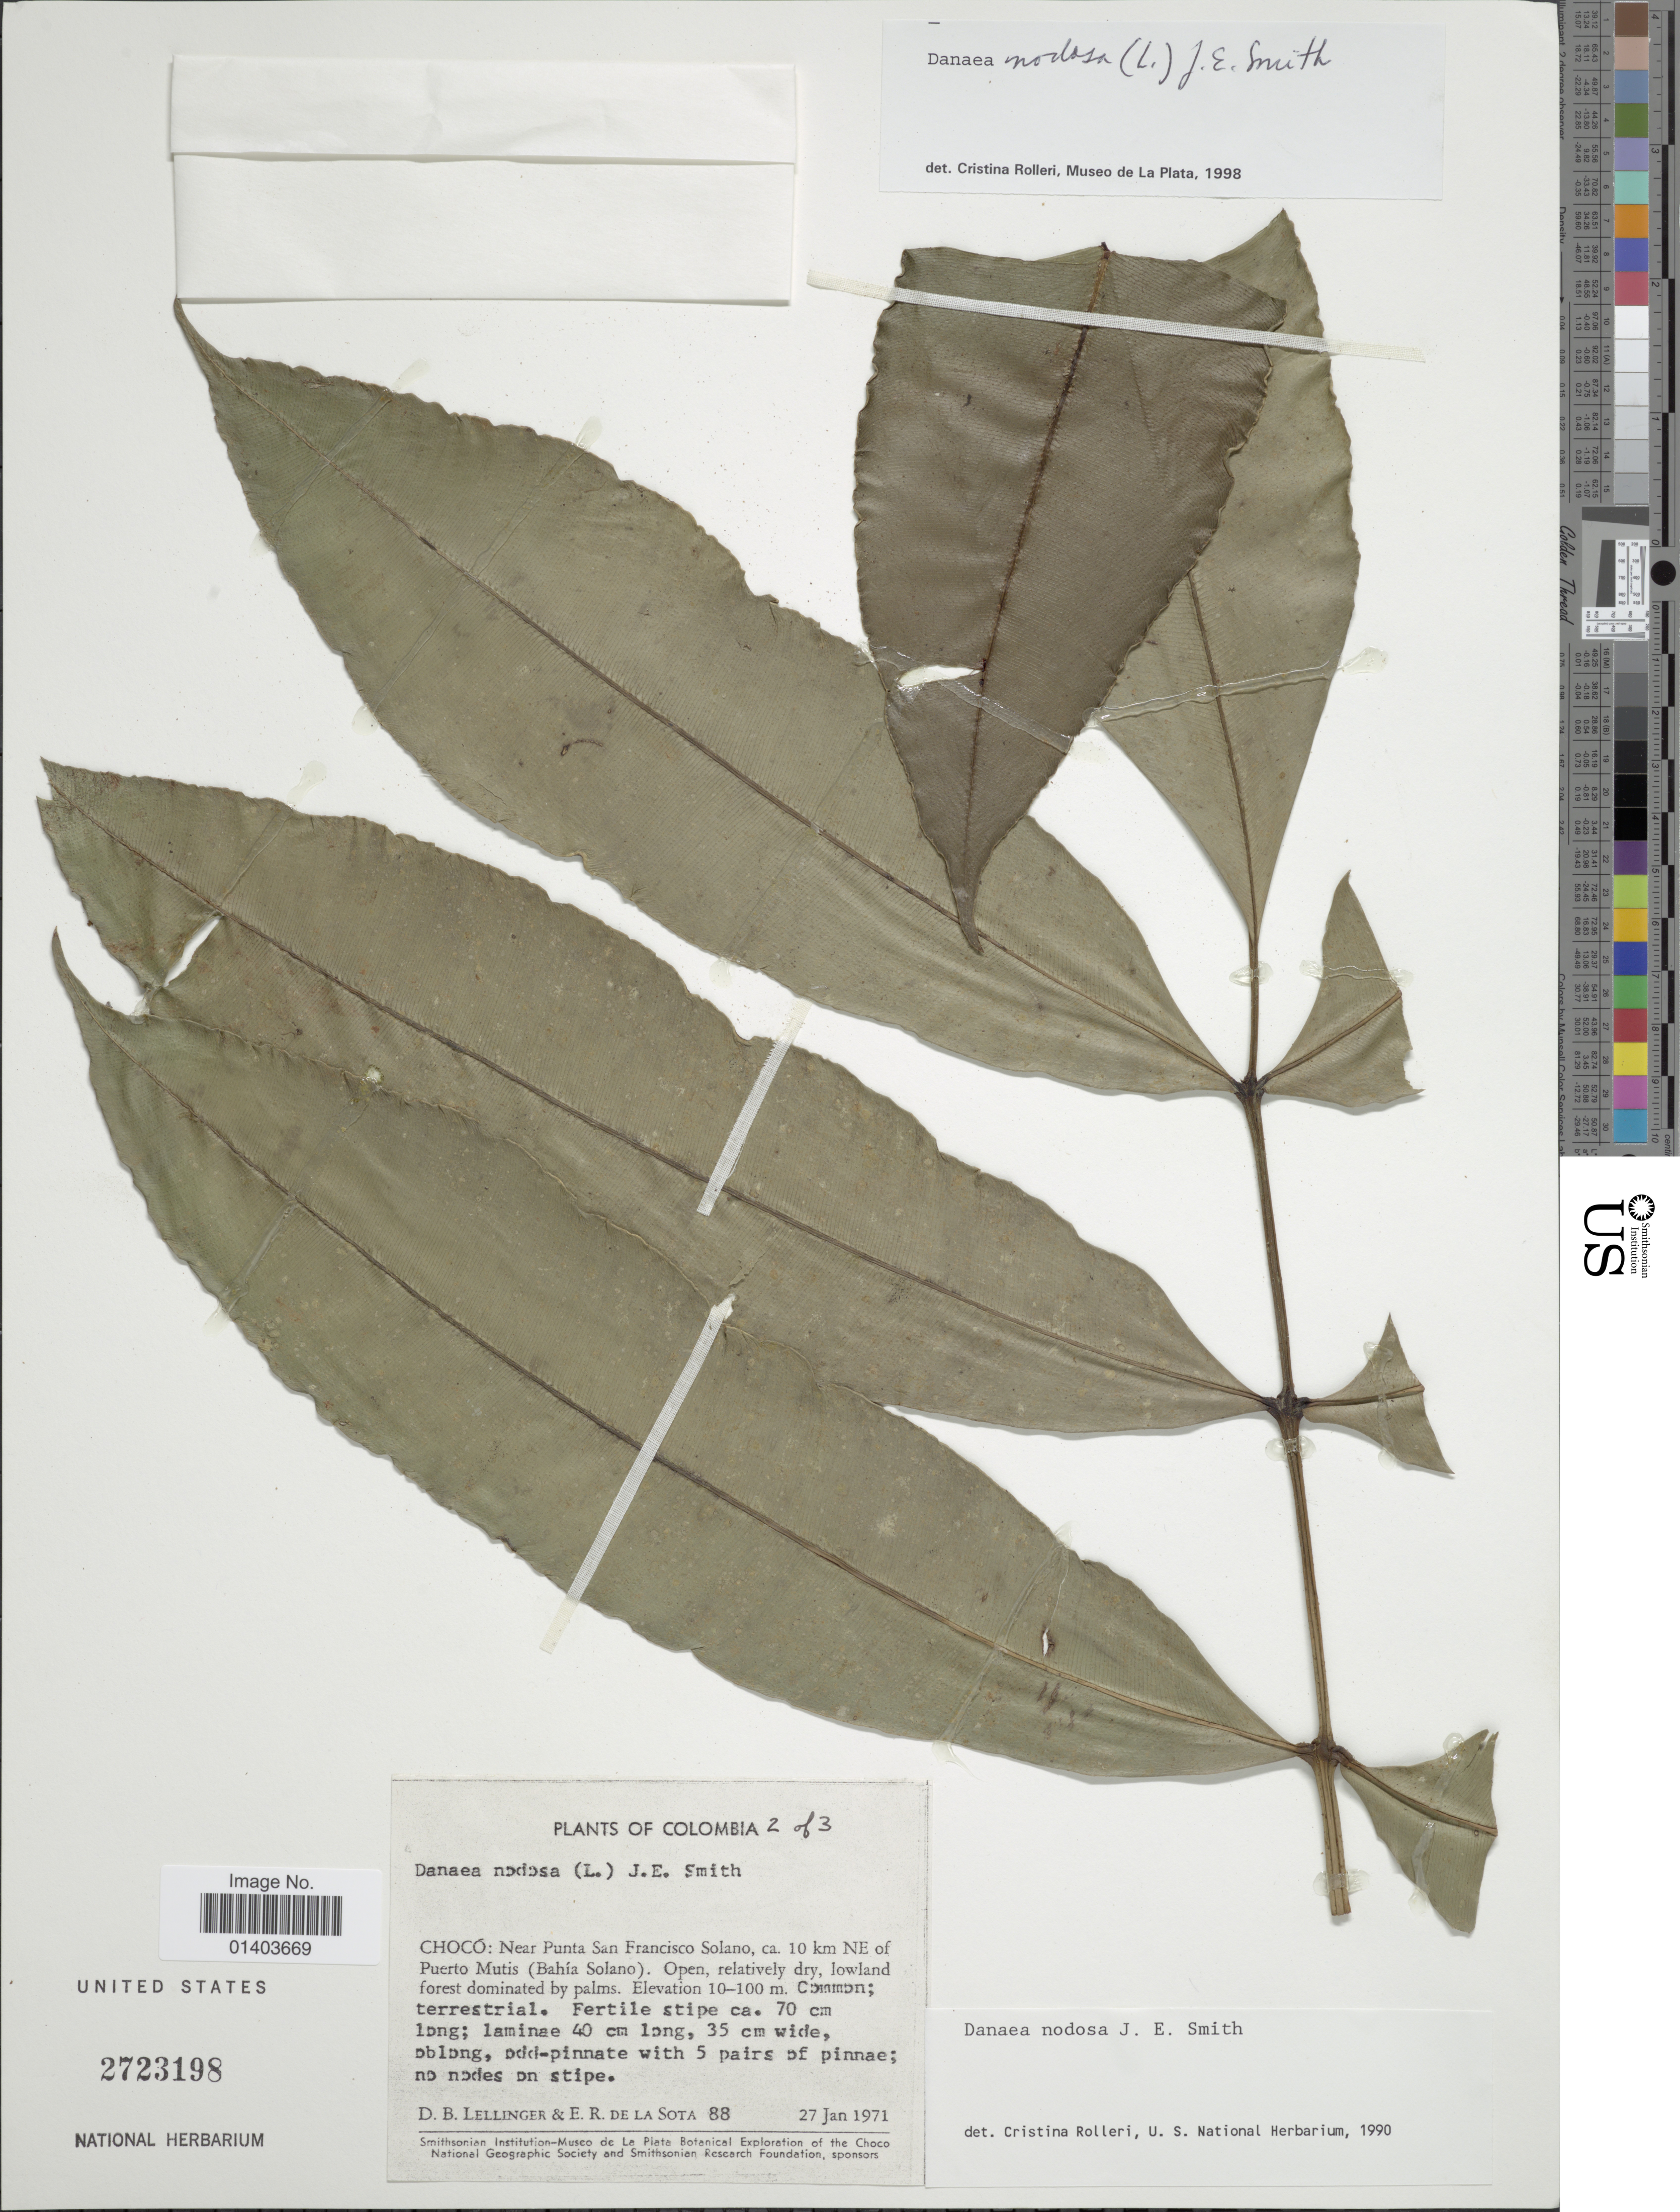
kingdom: Plantae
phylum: Tracheophyta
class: Polypodiopsida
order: Marattiales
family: Marattiaceae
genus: Danaea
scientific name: Danaea nodosa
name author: (L.) Sm.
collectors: D. B. Lellinger & E. R. de la Sota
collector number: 88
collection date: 1971-01-27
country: Colombia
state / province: Chocó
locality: Near Punta San Francisco Solano, ca 10 km NE of Puerto Mutis (Bahia Solano)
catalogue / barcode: US 2723198